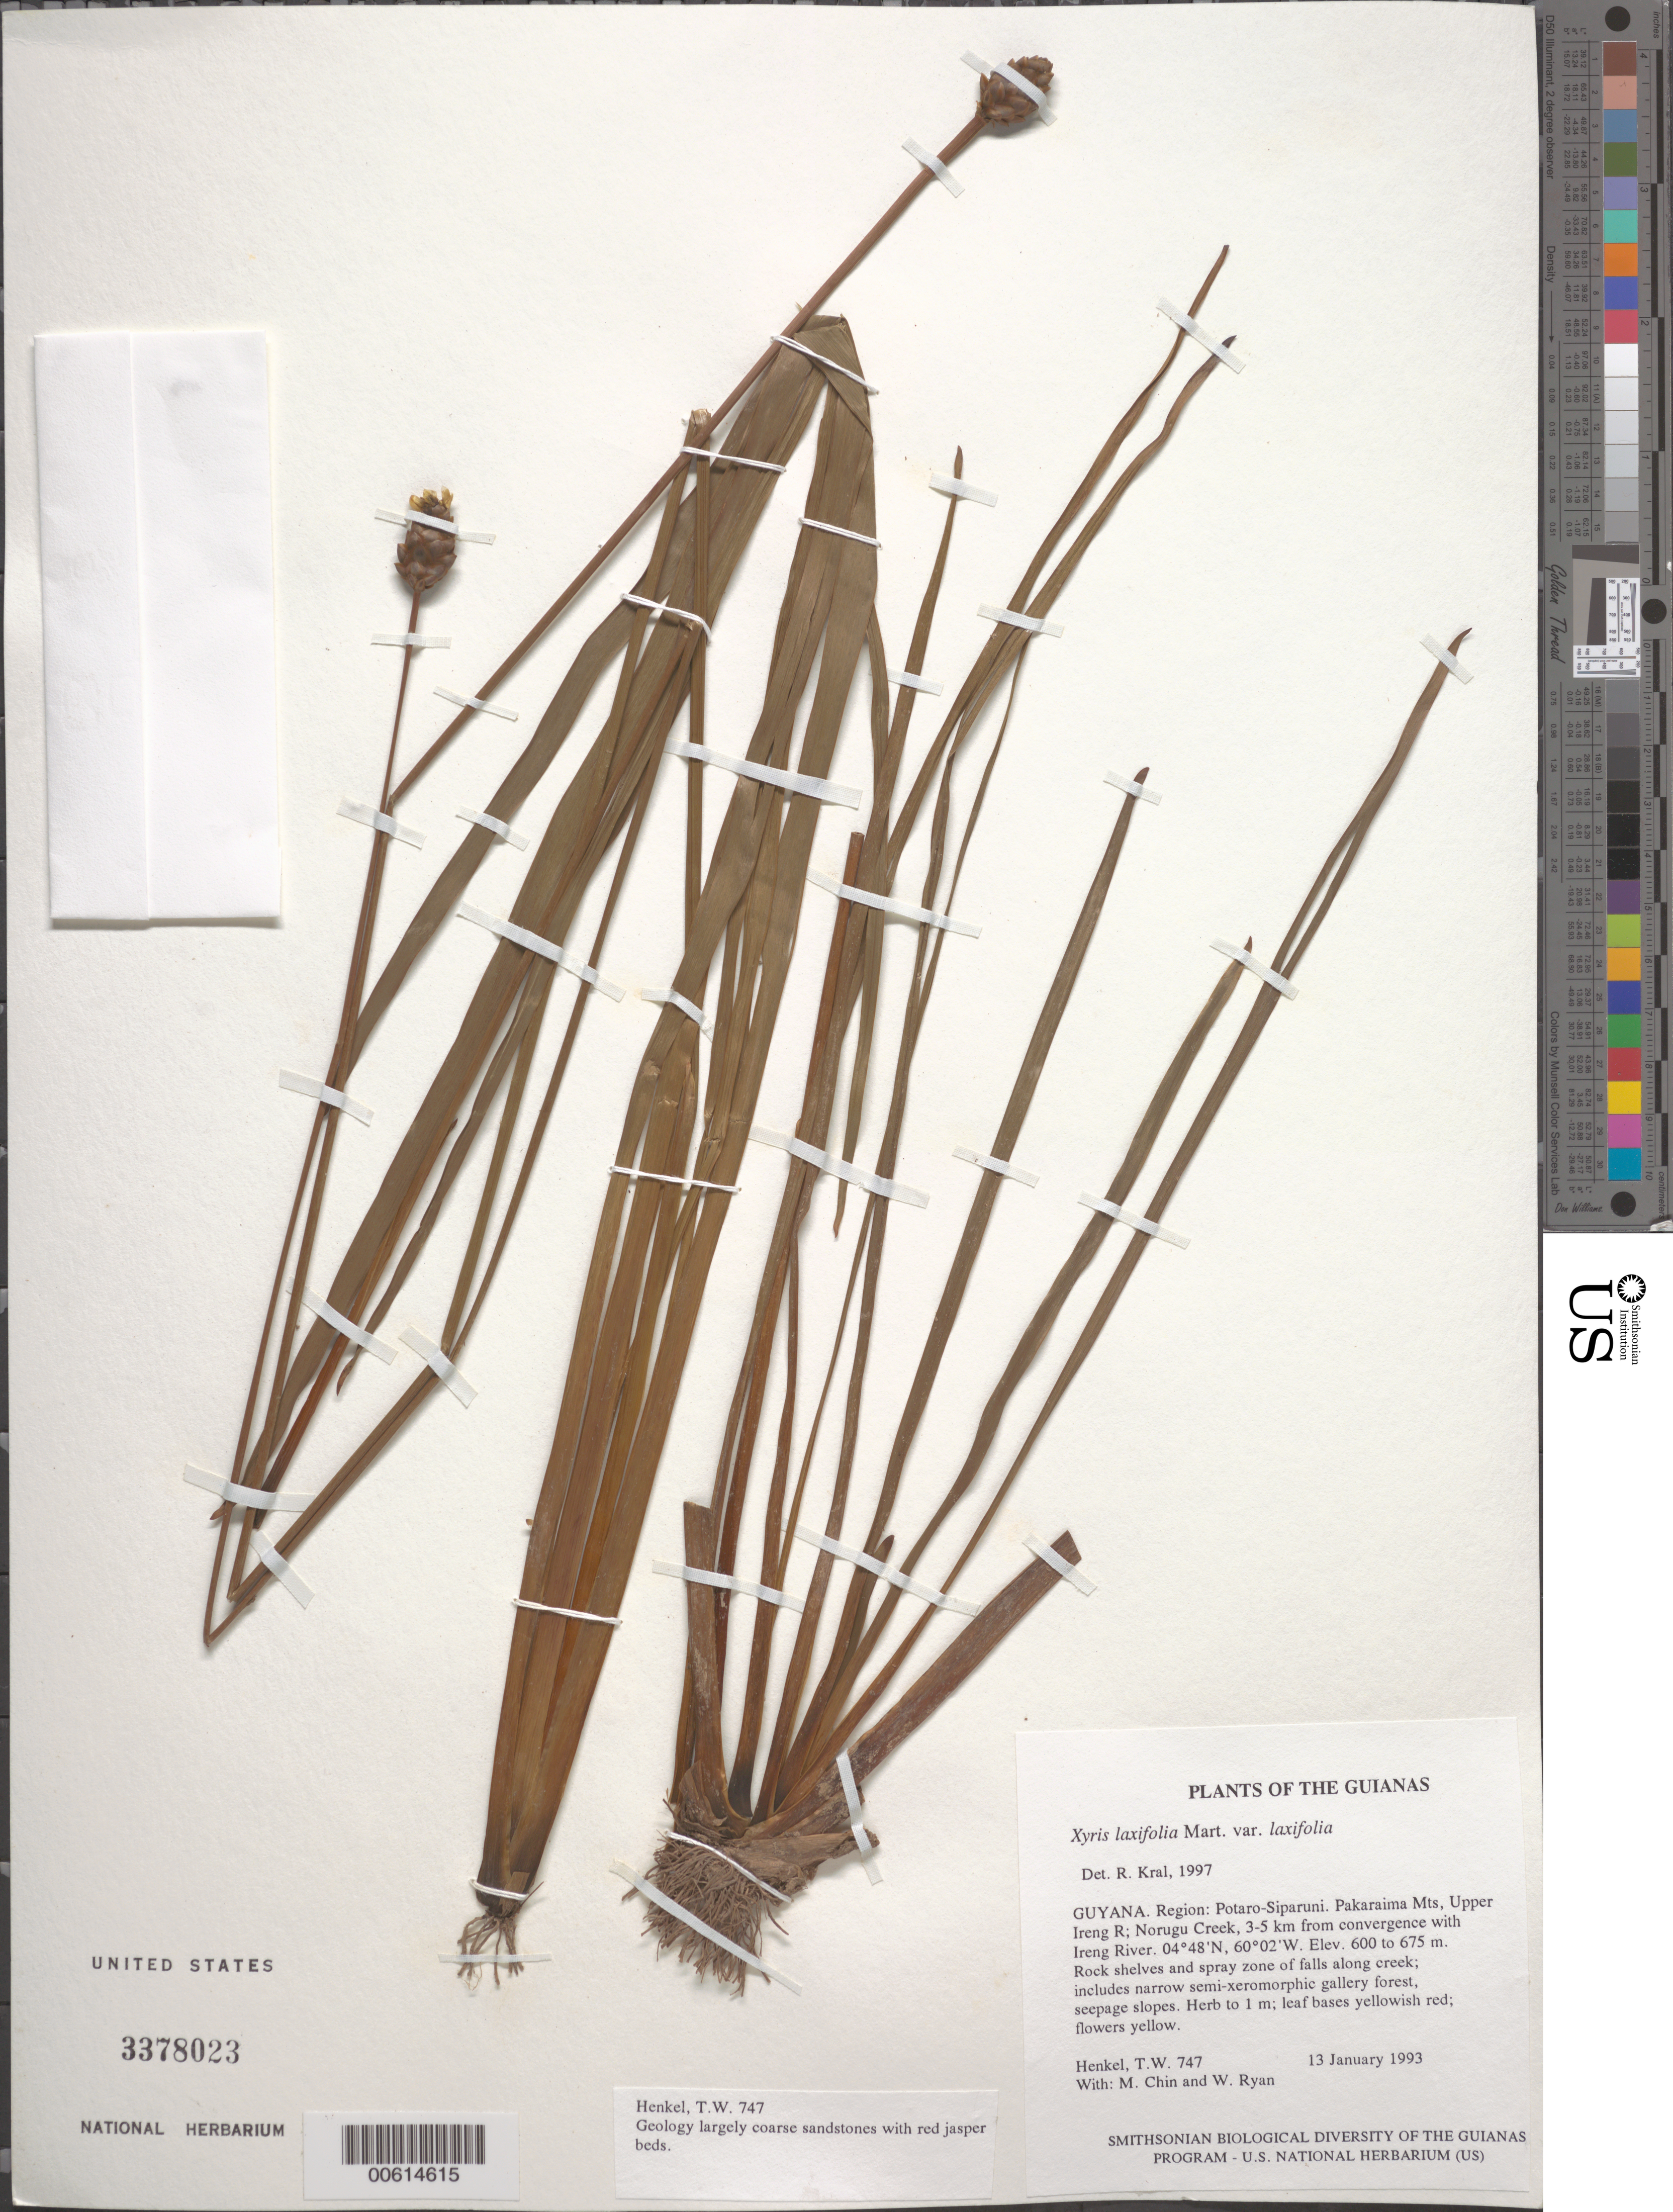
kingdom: Plantae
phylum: Tracheophyta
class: Liliopsida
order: Poales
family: Xyridaceae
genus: Xyris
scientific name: Xyris laxifolia var. laxifolia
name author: Mart.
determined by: Kral, Robert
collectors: T. Henkel, M. Chin & W. Ryan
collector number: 747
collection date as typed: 13 January 1993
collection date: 1993-01-13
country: Guyana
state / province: Potaro-Siparuni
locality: Pakaraima Mts, Upper Ireng R; Norugu Creek, 3-5 km from convergence with Ireng River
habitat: Rock shelves and spray zone of falls along creek; includes narrow semi-xeromorphic gallery forest, seepage slopes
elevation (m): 600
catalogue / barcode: US 3378023